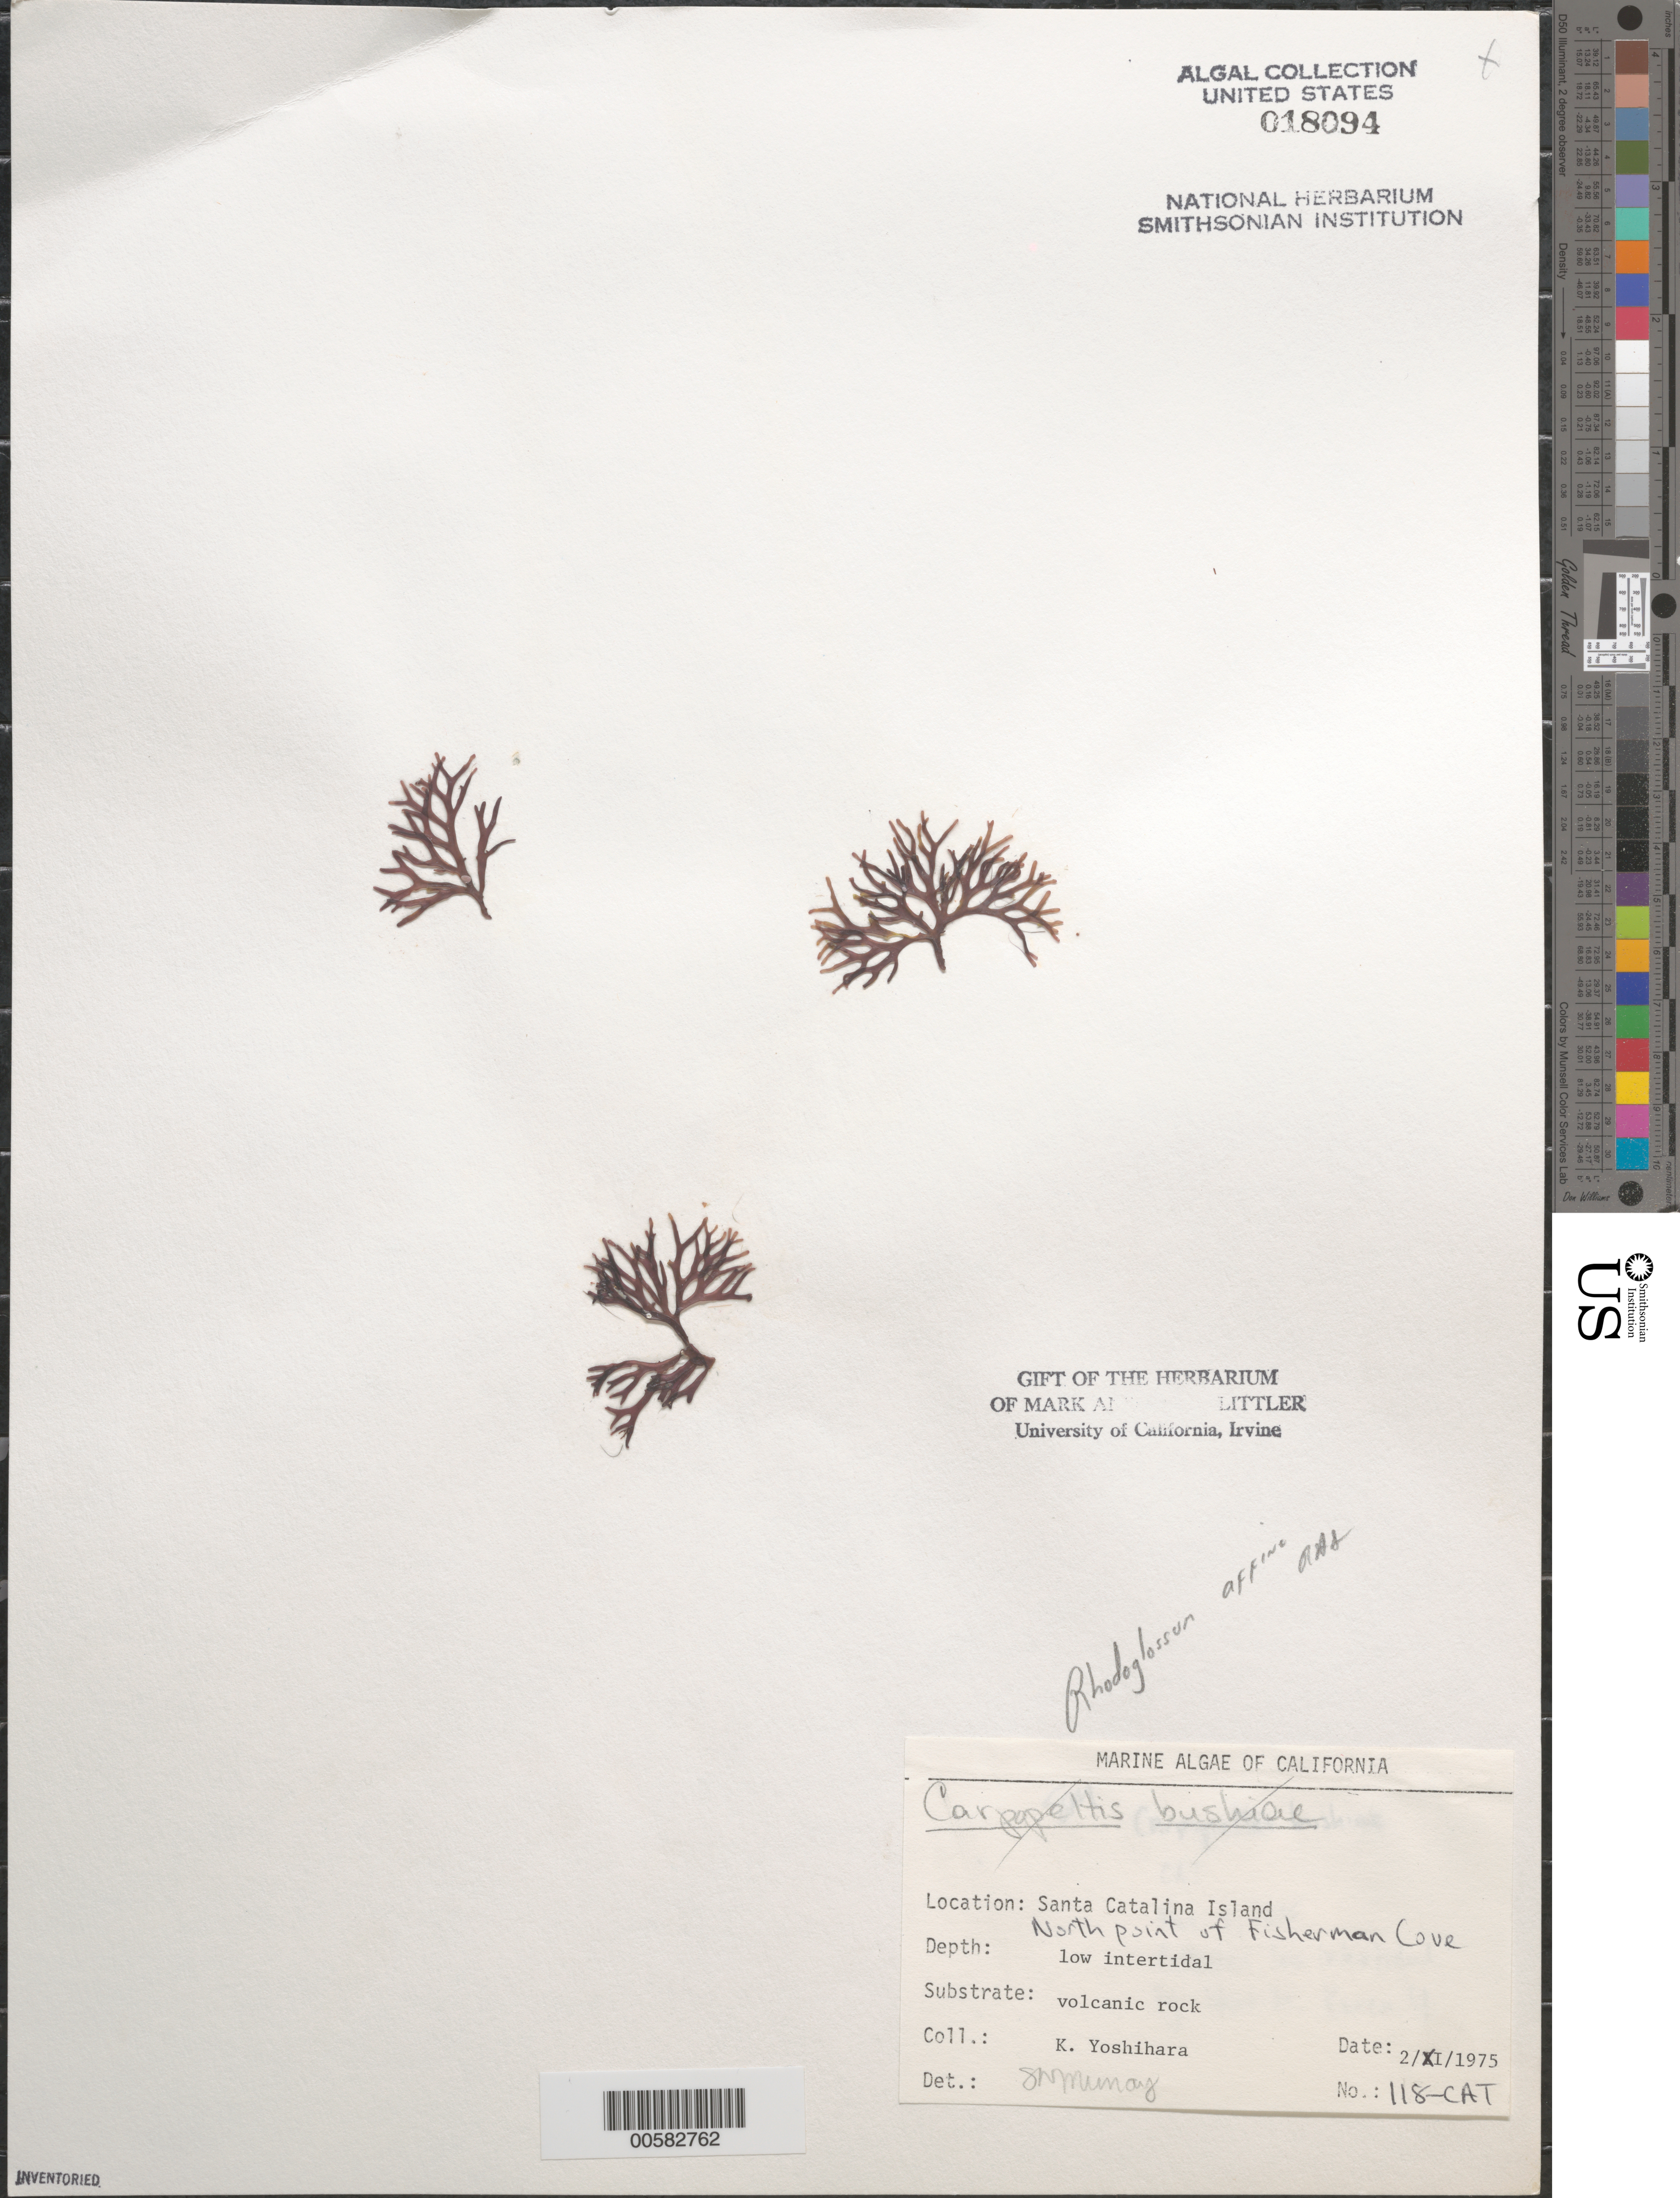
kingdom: Plantae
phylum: Rhodophyta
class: Florideophyceae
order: Gigartinales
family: Gigartinaceae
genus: Mazzaella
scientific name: Mazzaella affinis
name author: (Harvey) Fredericq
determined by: Algae name updating Project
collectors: K. Yoshihara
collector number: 118-CAT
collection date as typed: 02 Nov 1975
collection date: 1975-11-02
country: United States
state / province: California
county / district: Los Angeles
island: Santa Catalina Island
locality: Fishermen Cove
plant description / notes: BLM-SOCALBIGHT Rocky Intertidal Survey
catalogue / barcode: US 18094